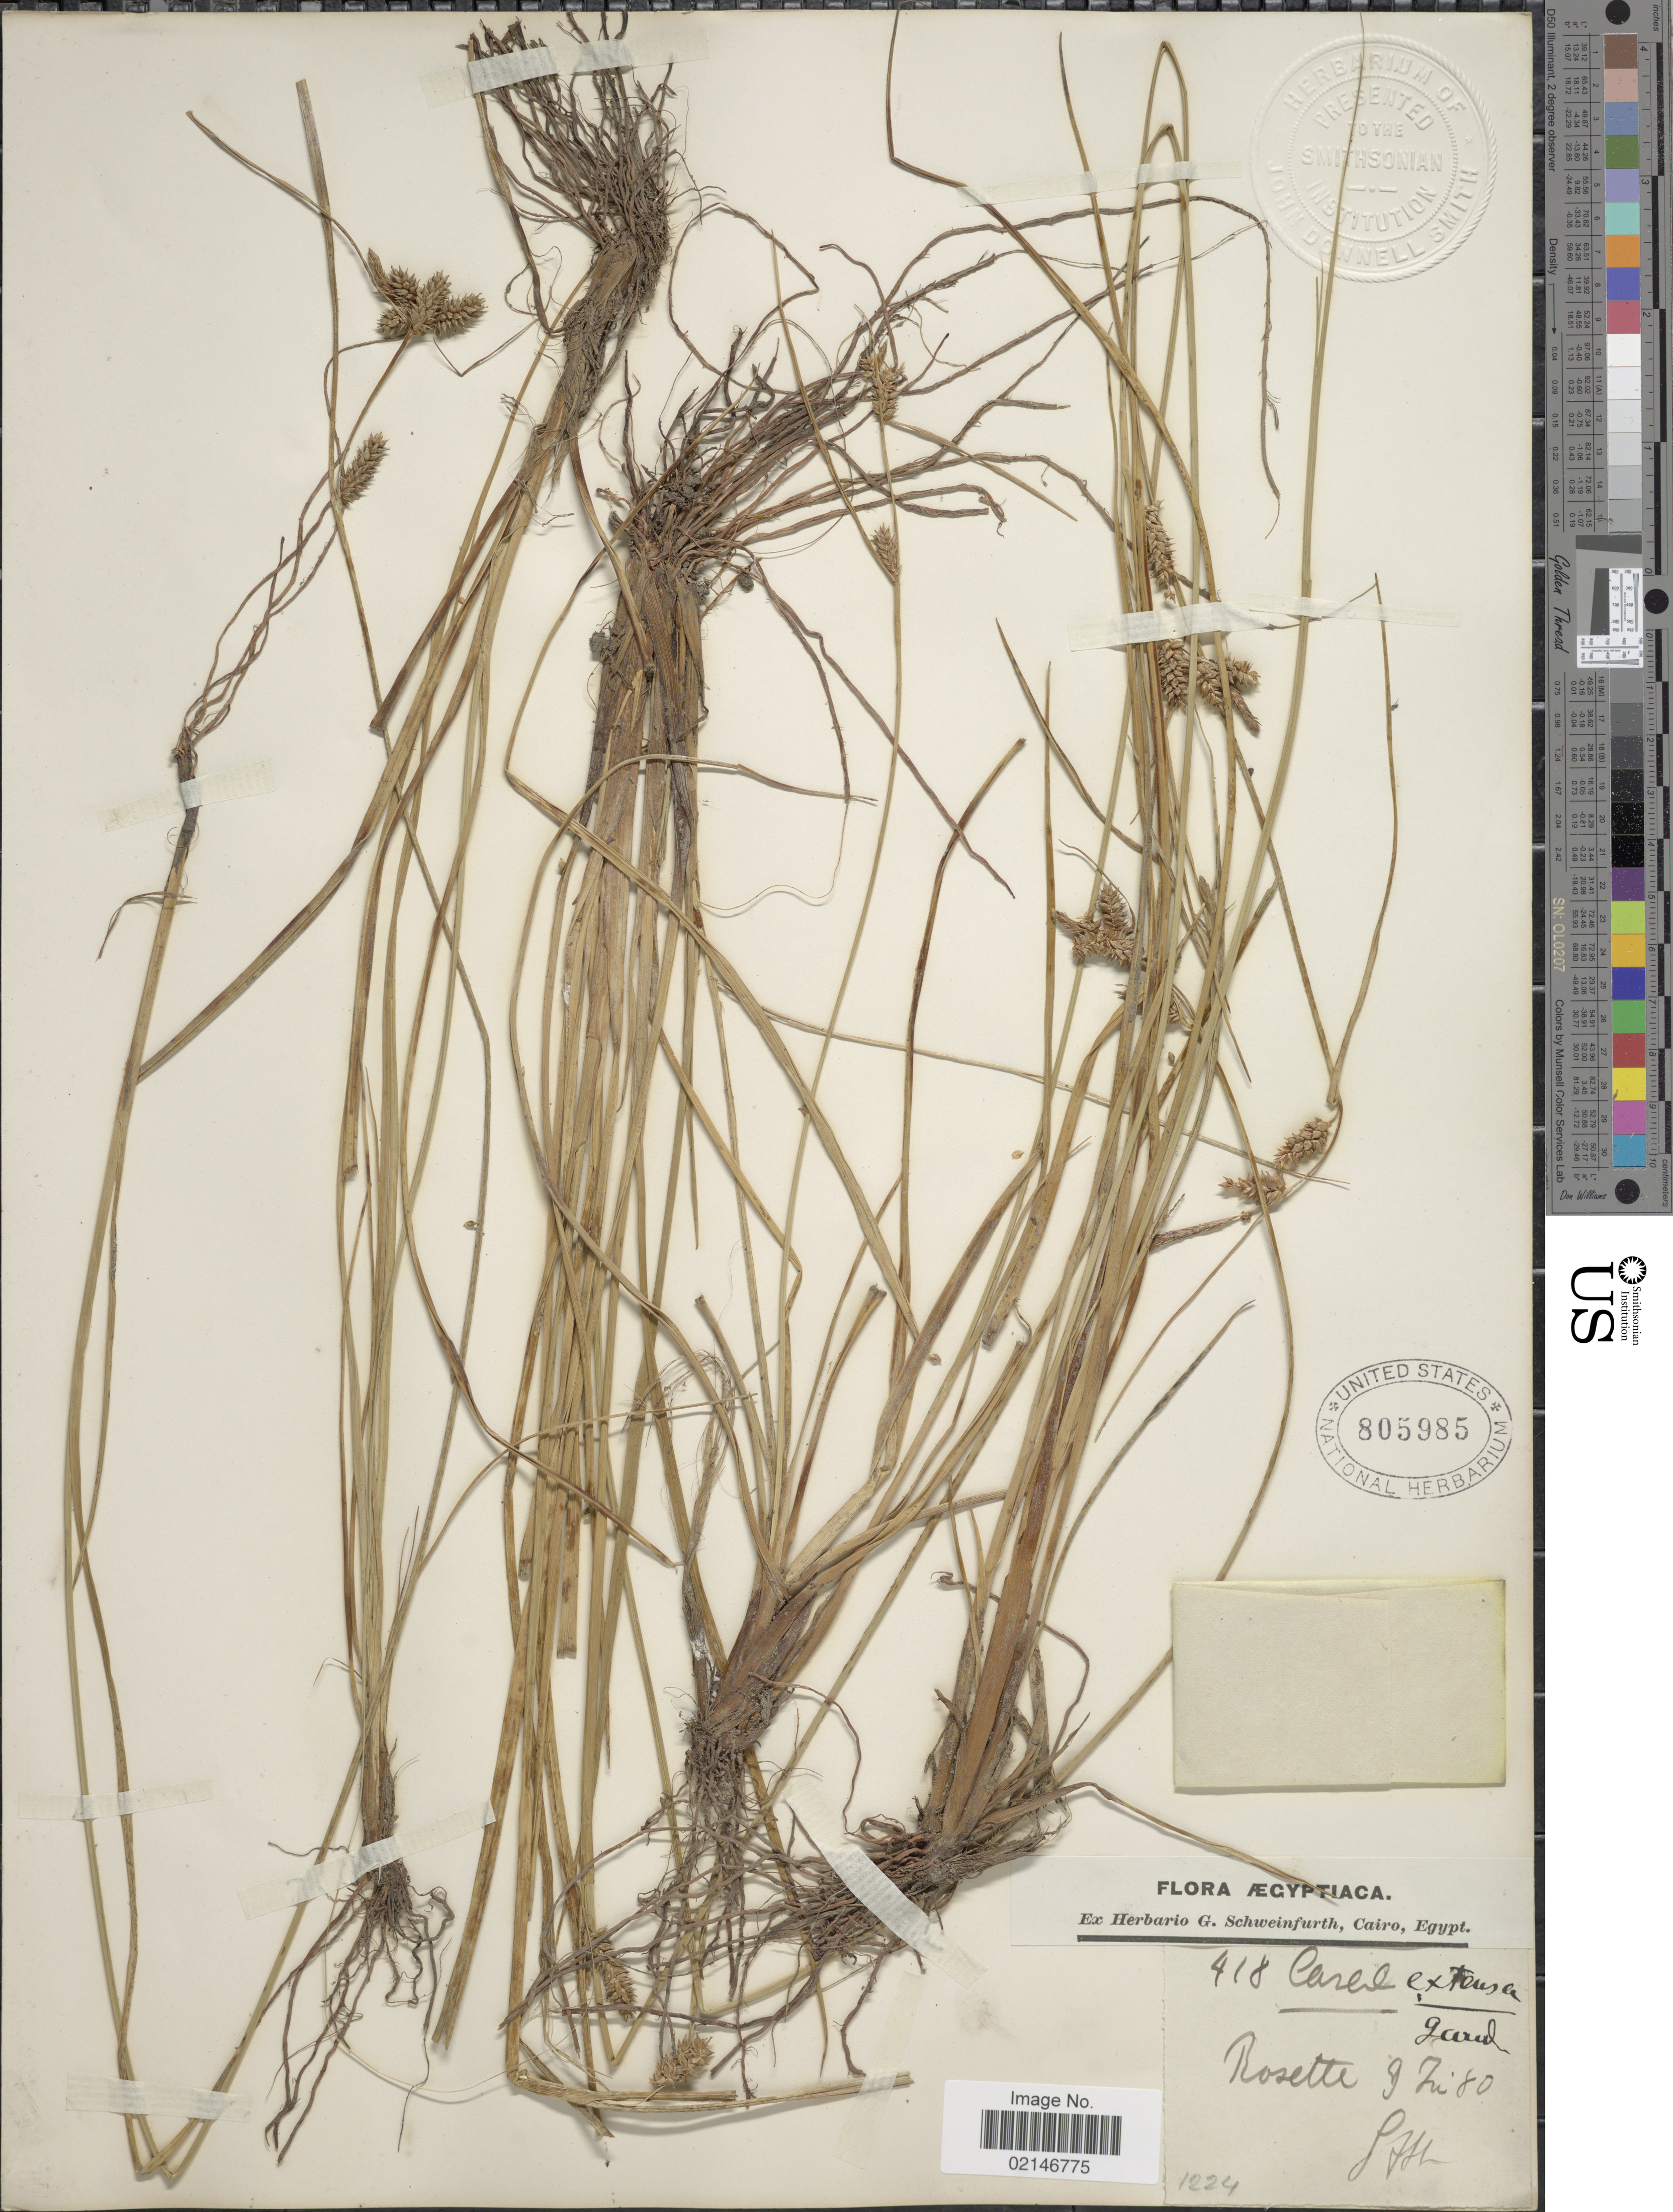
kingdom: Plantae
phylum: Tracheophyta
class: Liliopsida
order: Poales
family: Cyperaceae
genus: Carex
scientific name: Carex extensa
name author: Gooden.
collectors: G. A. Schweinfurth (herbarium)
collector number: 1224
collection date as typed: Transcribed d/m/y: 9/6/80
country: Egypt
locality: Rosette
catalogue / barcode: US 805985